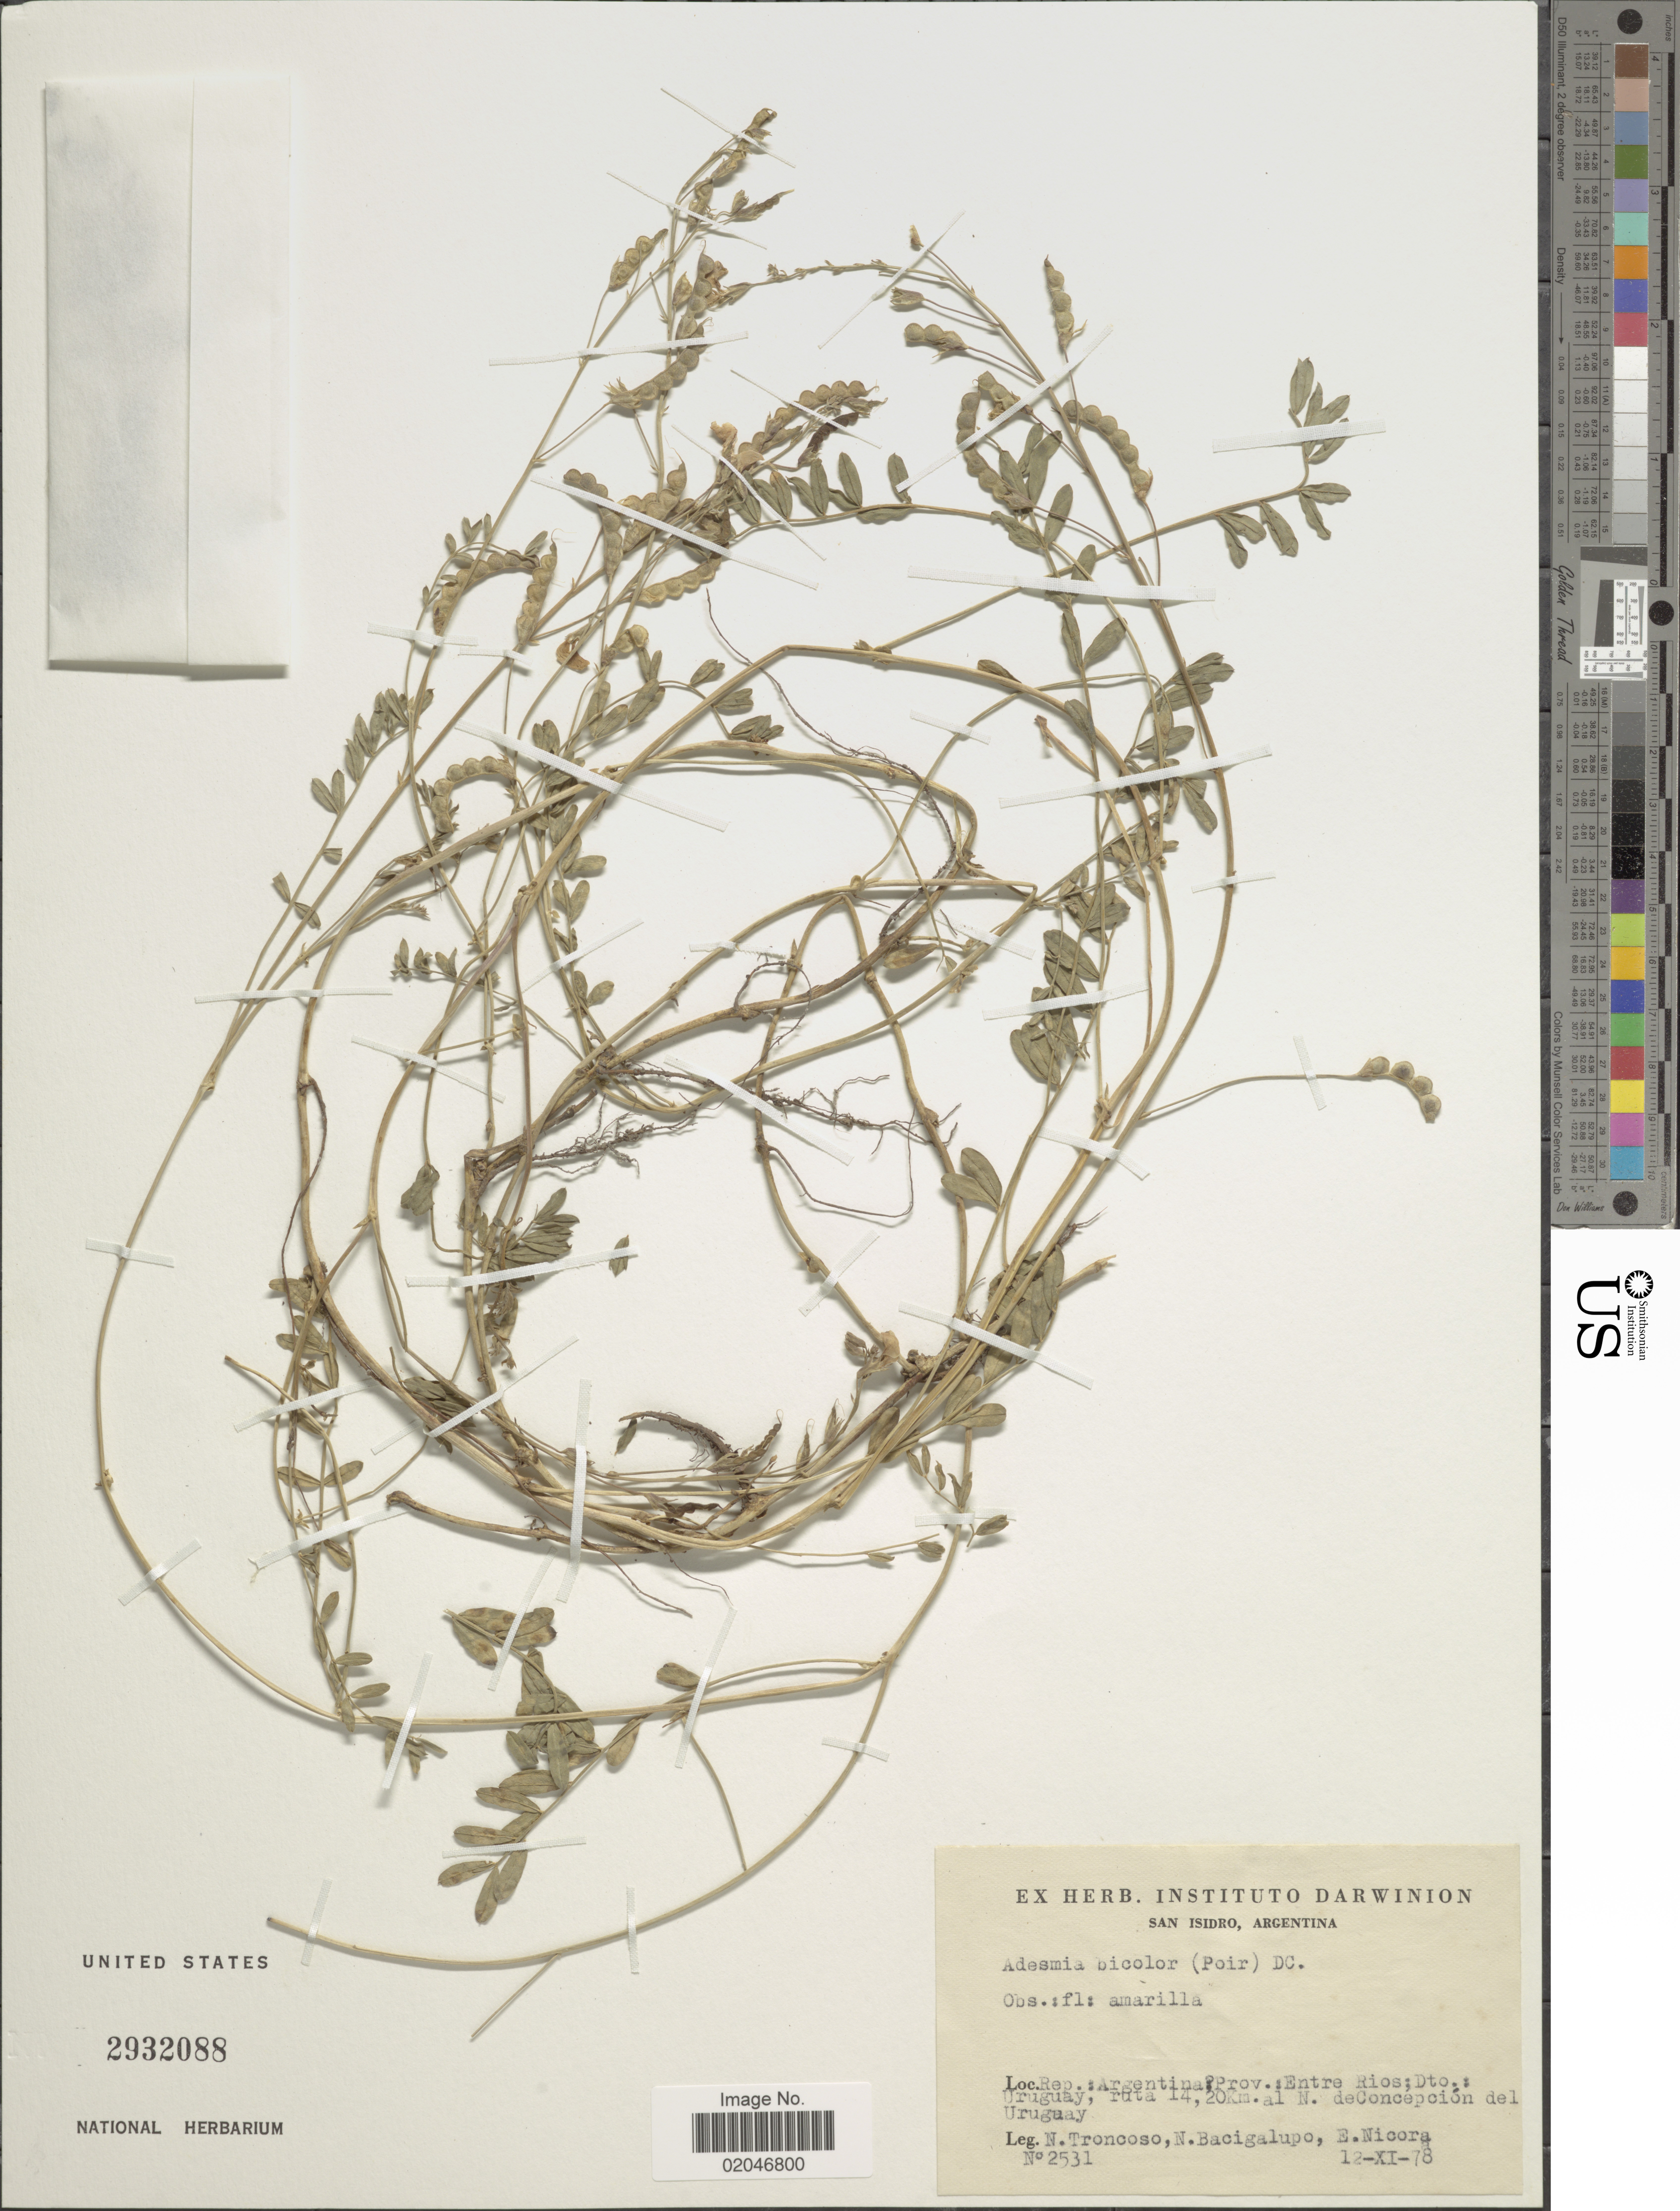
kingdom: Plantae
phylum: Tracheophyta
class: Magnoliopsida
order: Fabales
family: Fabaceae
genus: Adesmia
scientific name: Adesmia bicolor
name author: (Poir.) DC.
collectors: N. Troncoso, N. M. Bacigalupo & E. Nicora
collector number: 2531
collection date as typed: Transcribed d/m/y: 12/11/78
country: Argentina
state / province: Entre Rios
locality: Dto. Uruguay, ruta 14, 20 km. al N. de Concepcion del Uruguay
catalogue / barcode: US 2932088